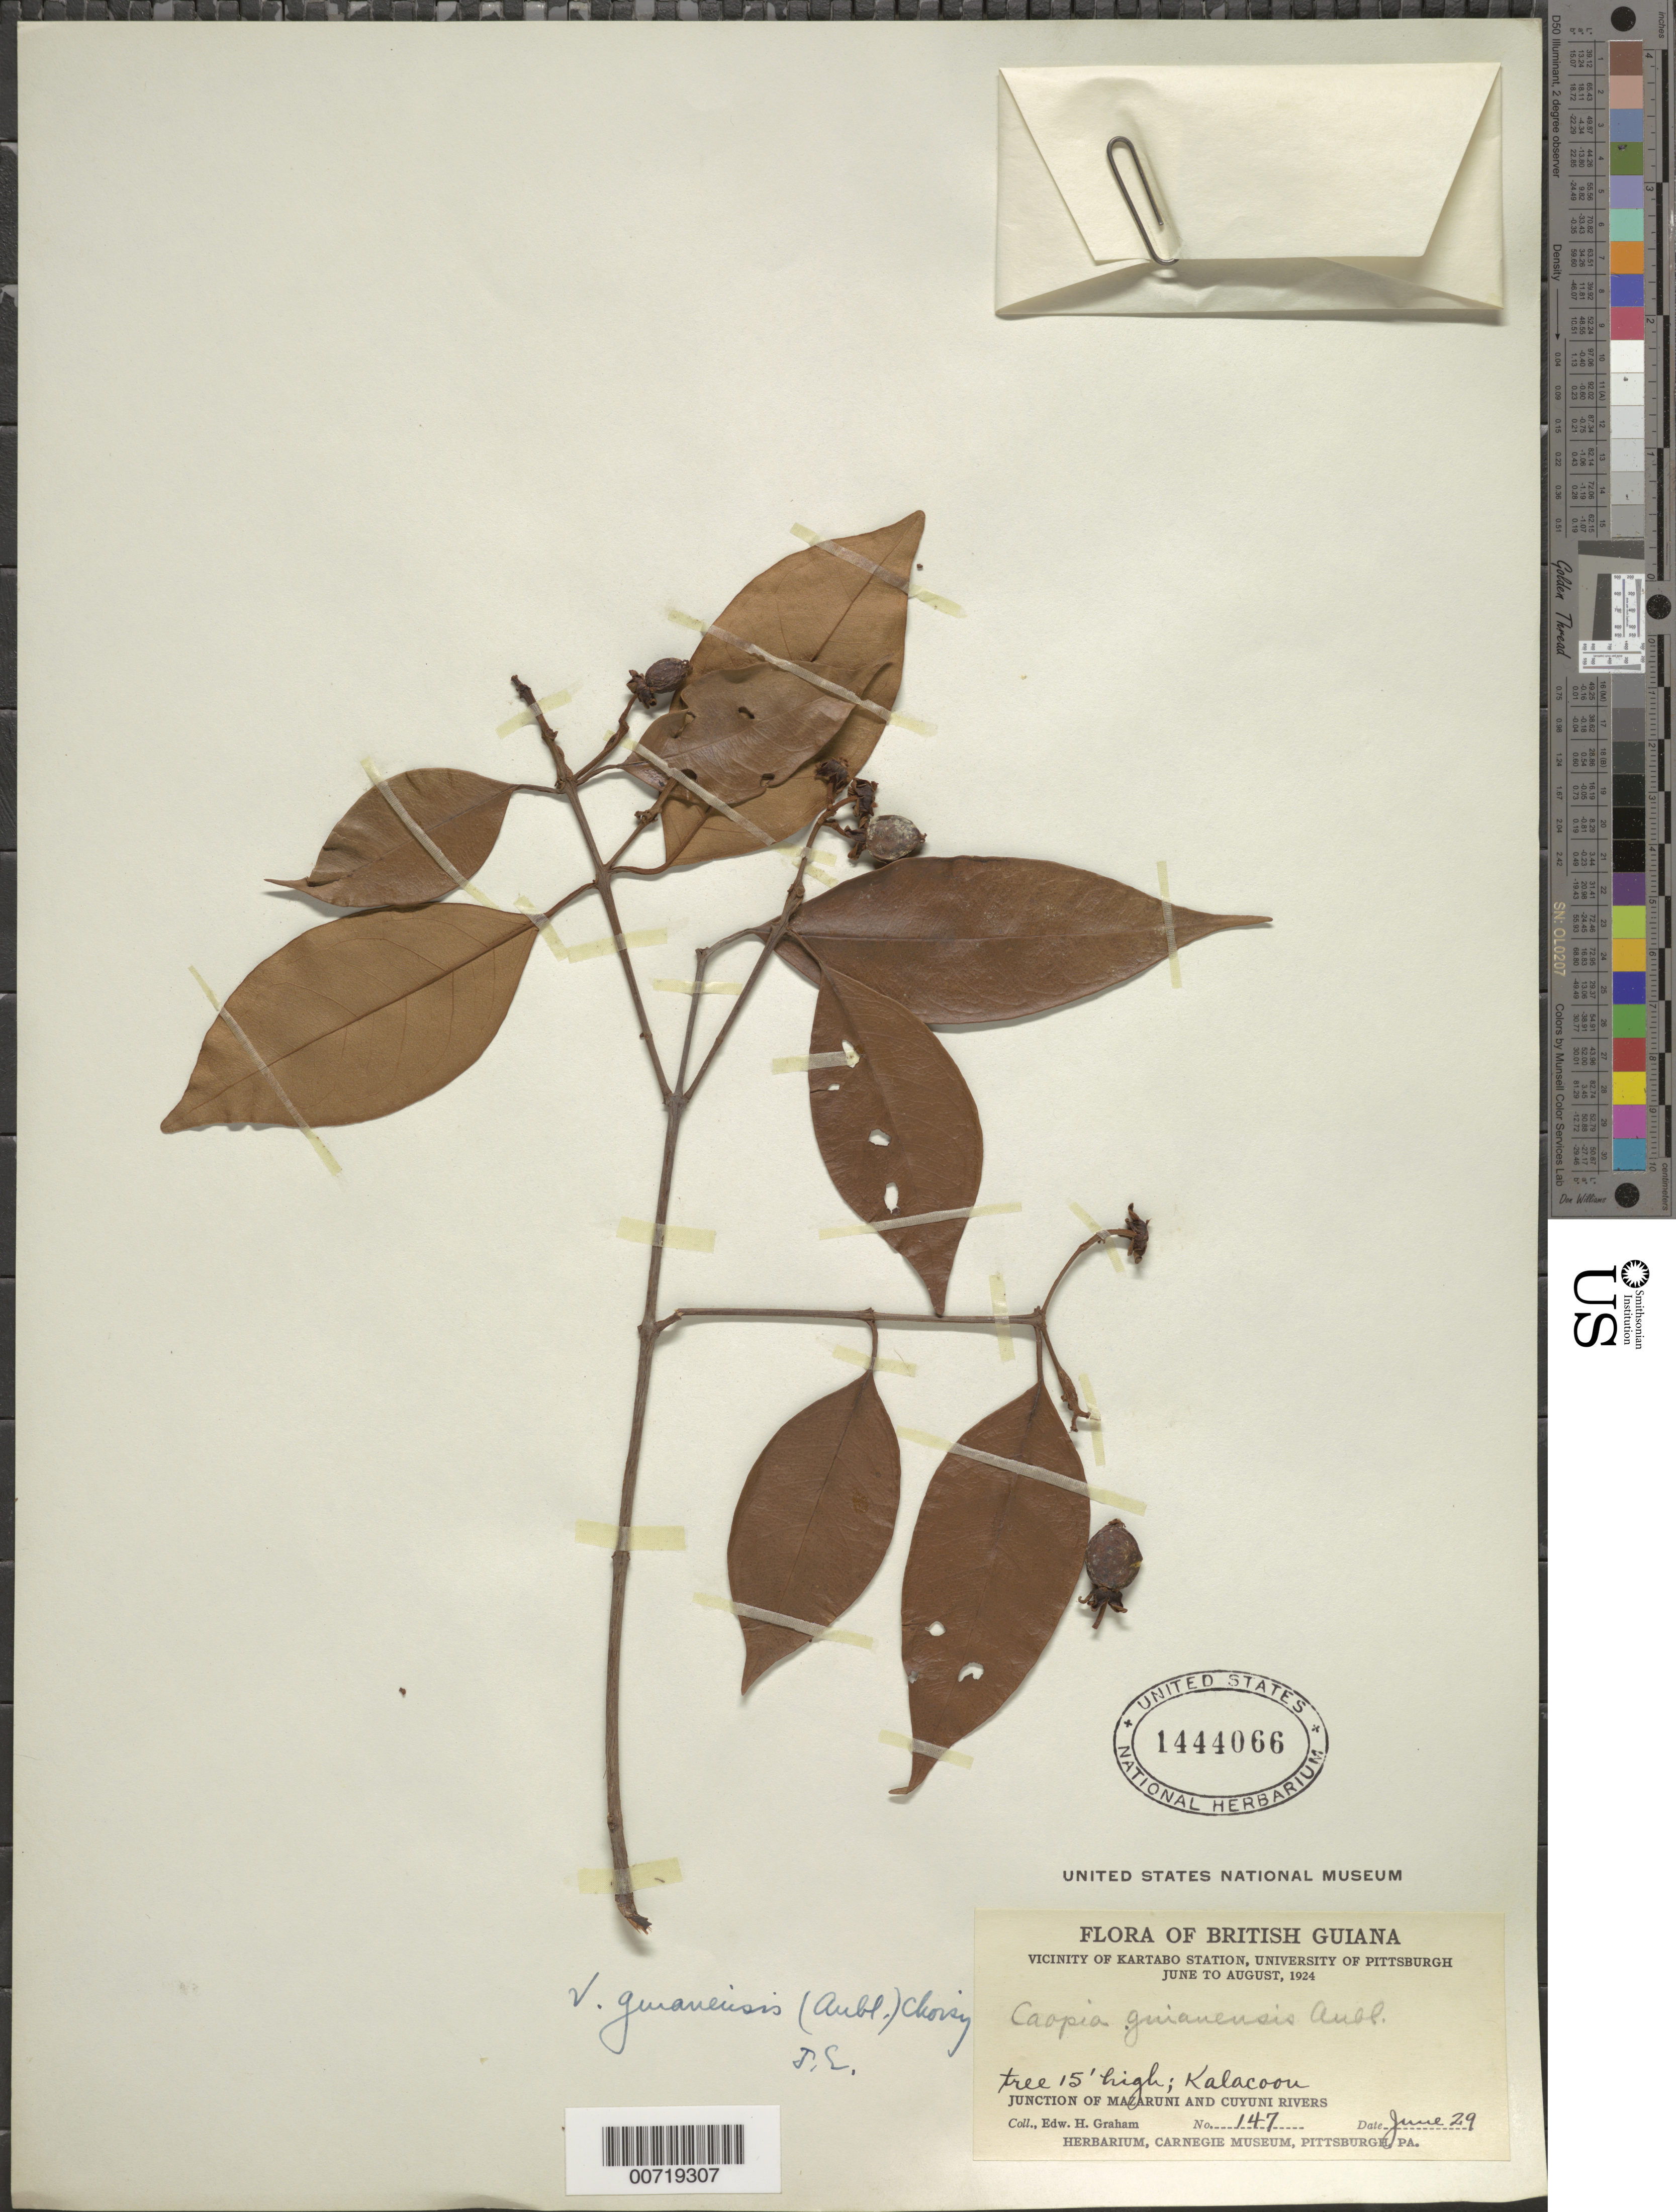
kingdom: Plantae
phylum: Tracheophyta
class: Magnoliopsida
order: Malpighiales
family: Hypericaceae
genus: Vismia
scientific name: Vismia guianensis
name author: (Aubl.) Pers.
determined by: Ewan, J. A.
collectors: E. H. Graham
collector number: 147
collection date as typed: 29-Jun-24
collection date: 1924-06-29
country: Guyana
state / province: Cuyuni-Mazaruni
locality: Kalakun, junct. of Mazaruni and Cuyuni rivers, vic. of Kartabo Station (Kalacoon on label)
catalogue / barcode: US 1444066